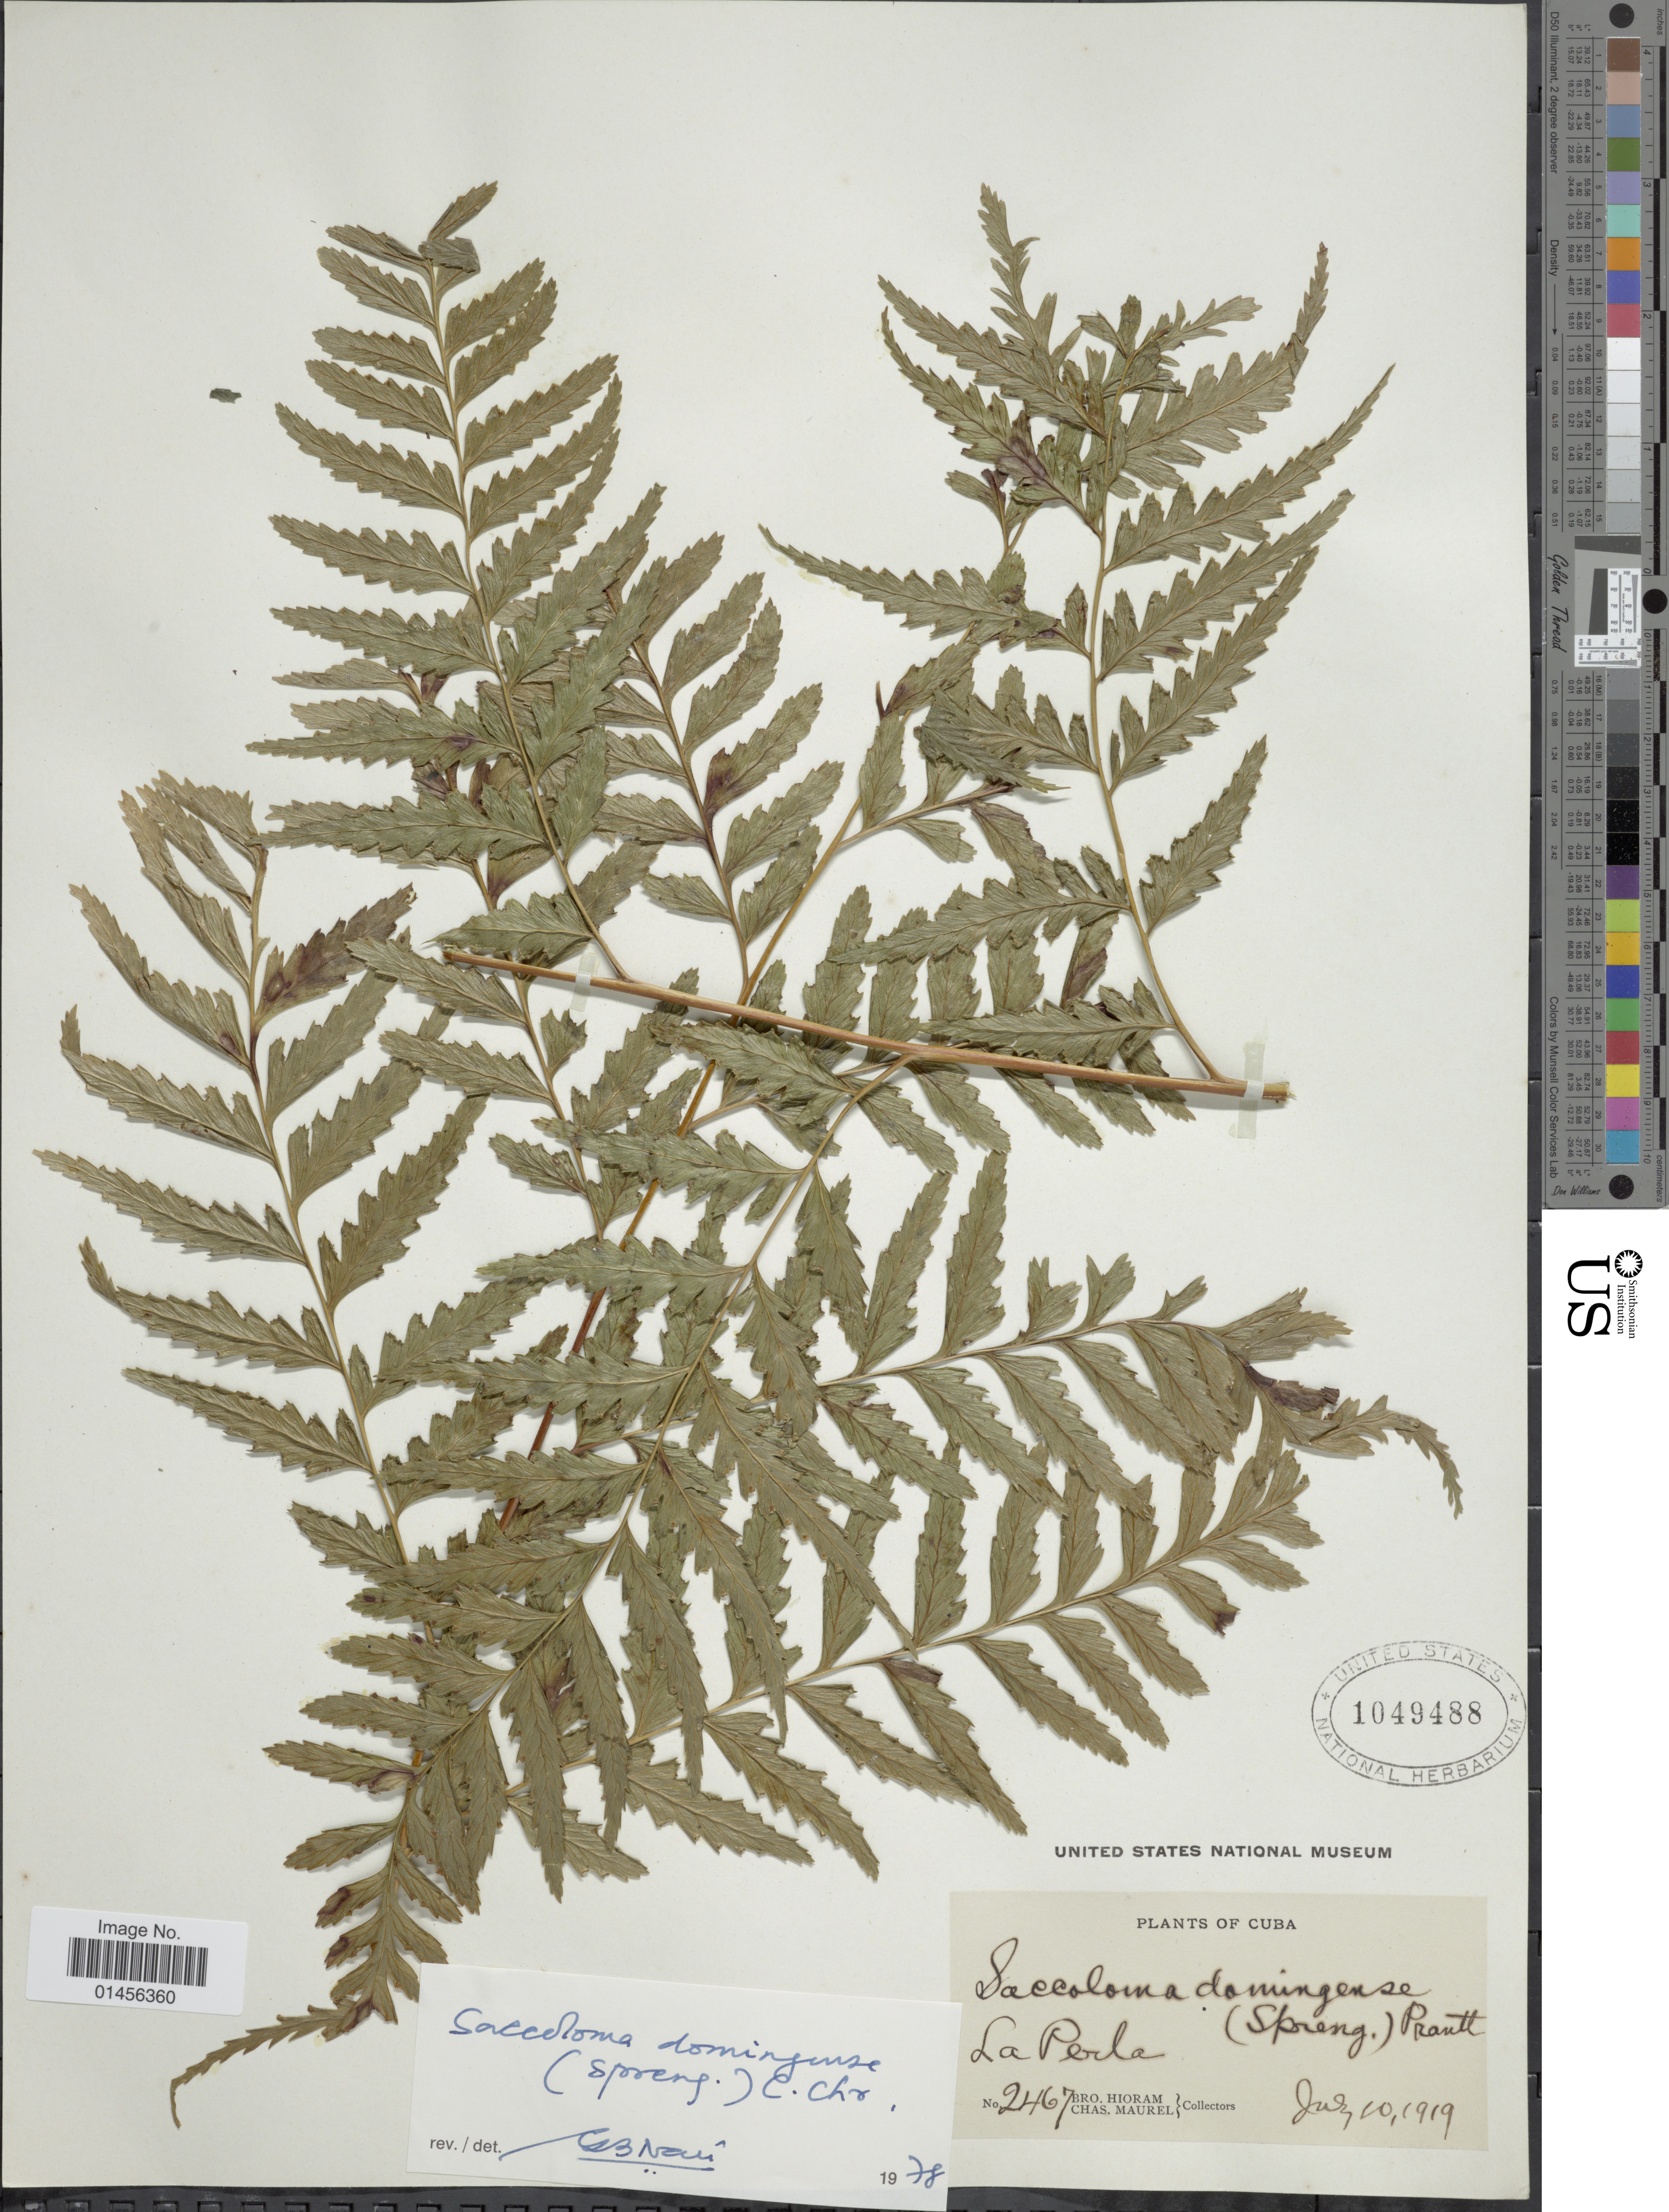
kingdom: Plantae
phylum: Tracheophyta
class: Polypodiopsida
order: Polypodiales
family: Saccolomataceae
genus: Saccoloma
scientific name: Saccoloma domingense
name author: (Spreng.) C. Chr.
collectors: Bro. Hioram & C. Maurel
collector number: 2467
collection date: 1919-07-10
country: Cuba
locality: La Perla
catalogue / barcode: US 1049488